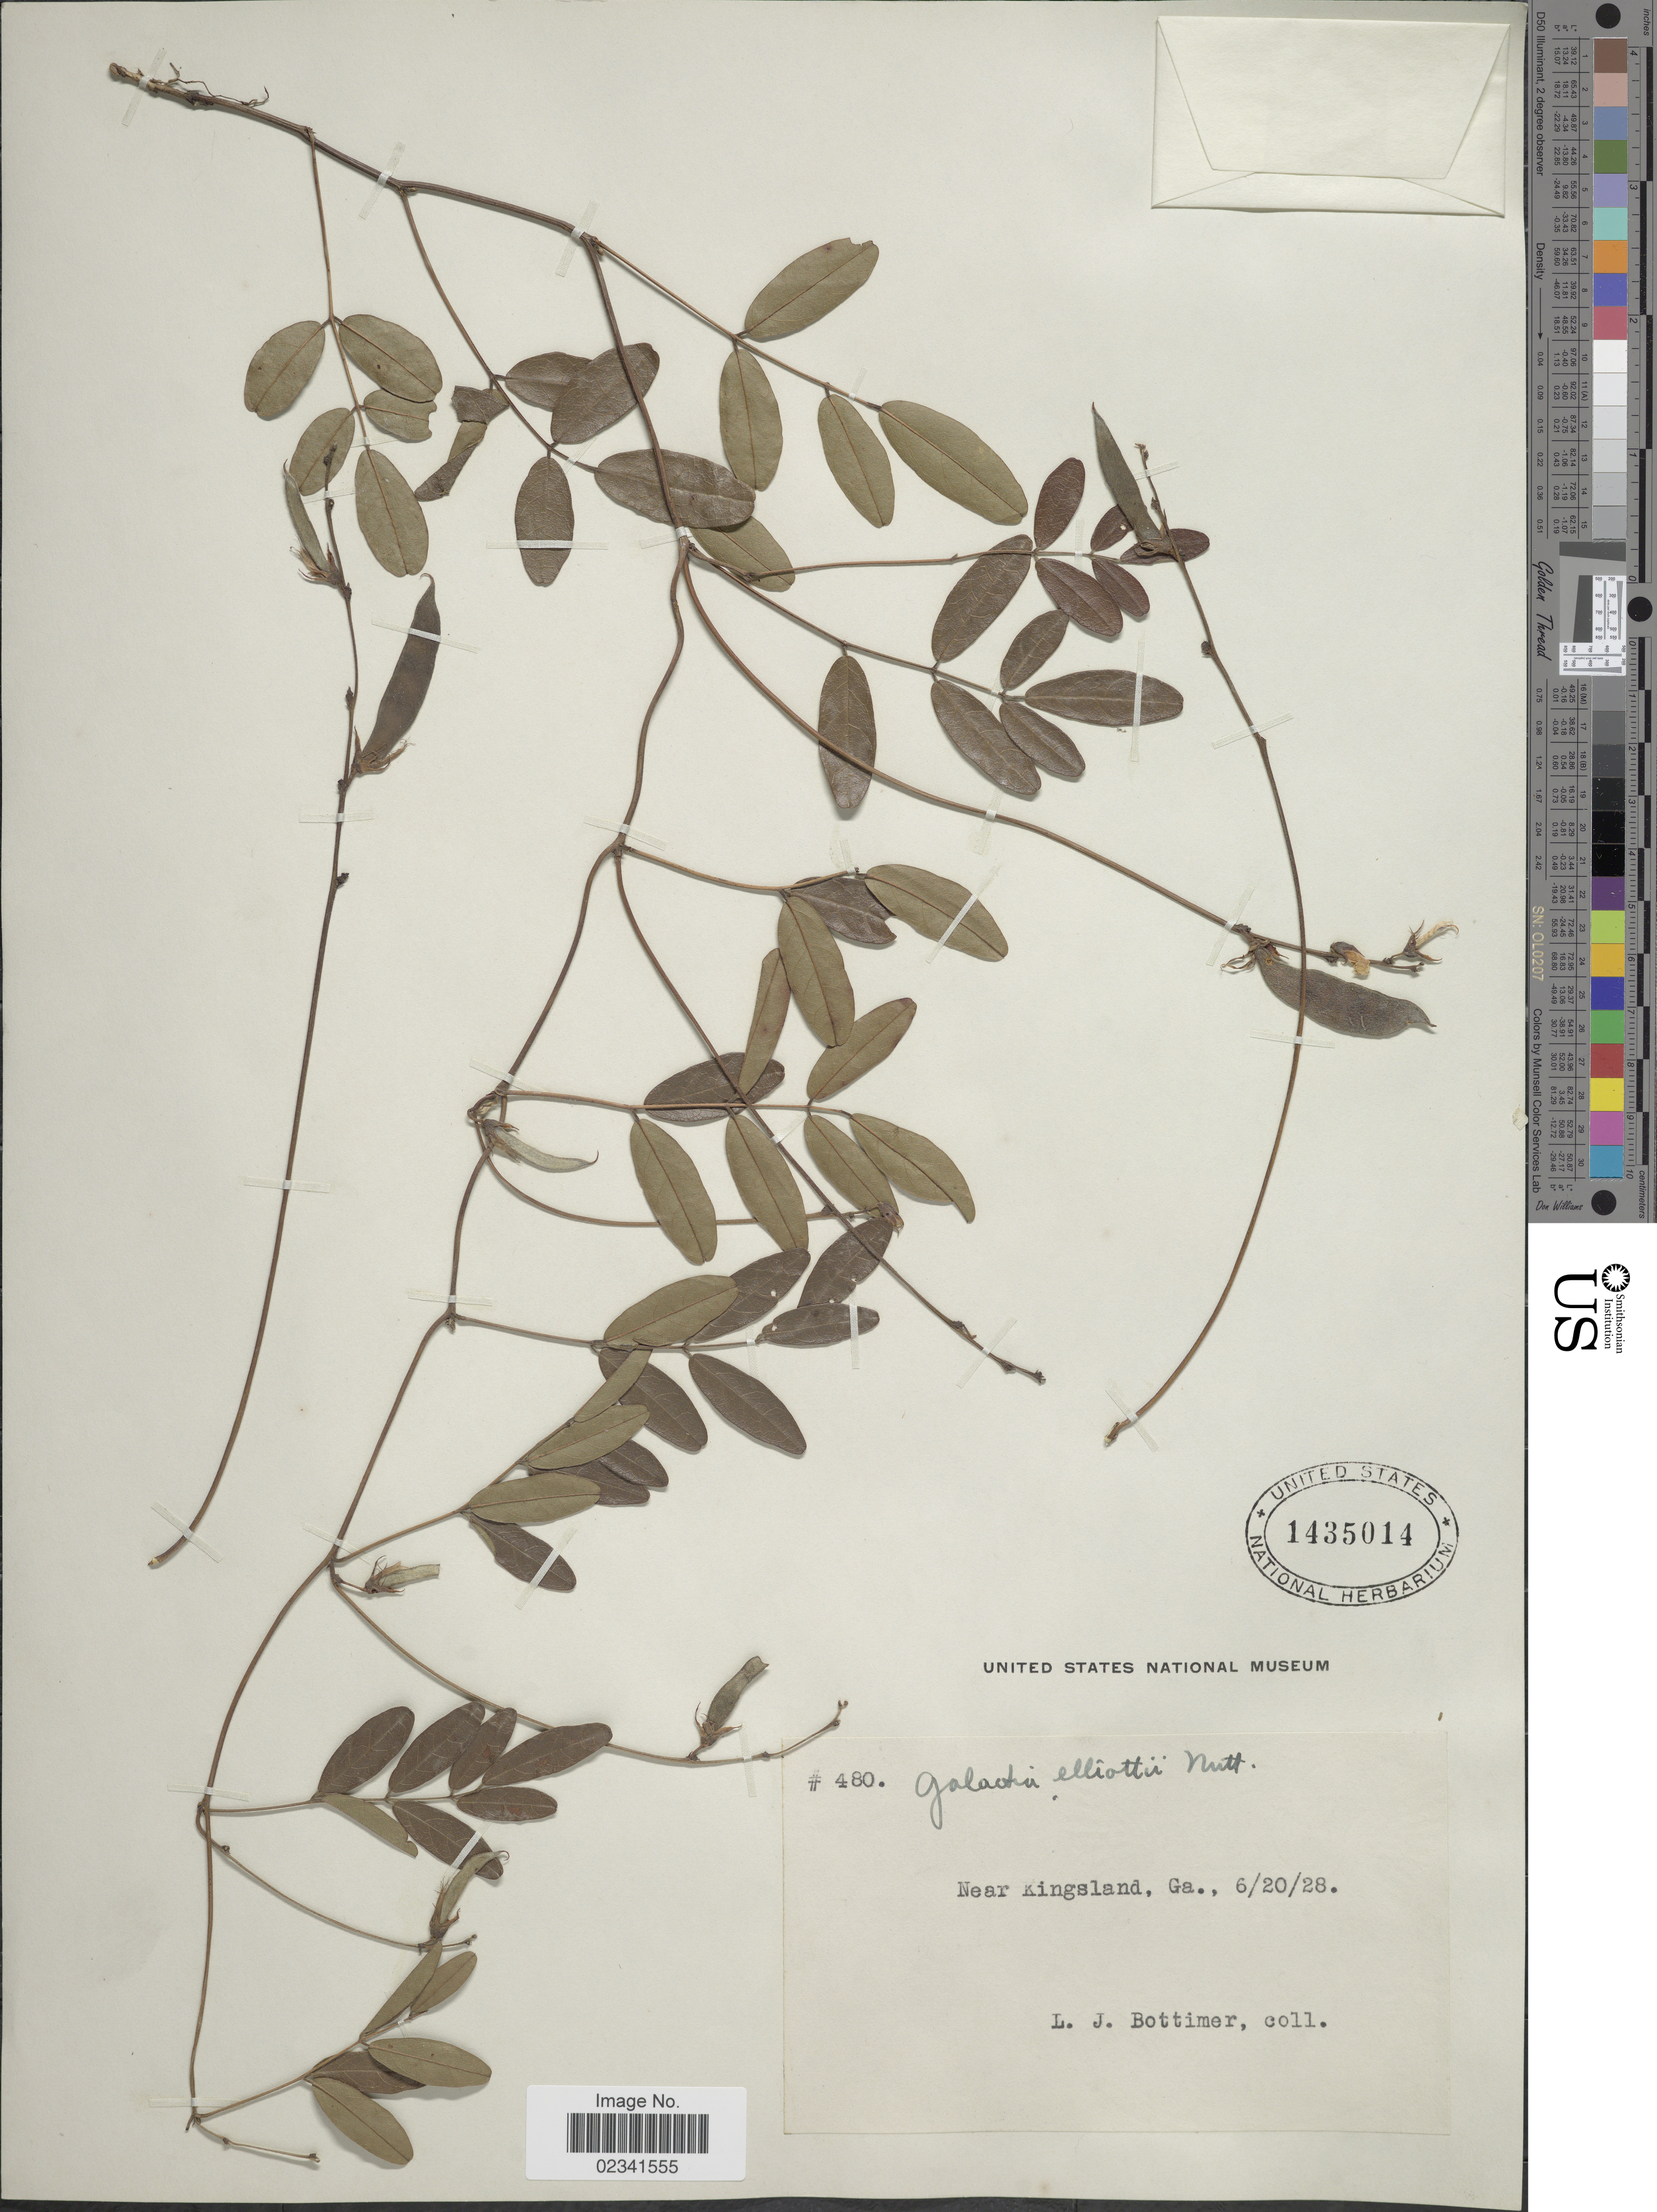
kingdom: Plantae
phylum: Tracheophyta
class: Magnoliopsida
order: Fabales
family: Fabaceae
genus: Galactia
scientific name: Galactia elliottii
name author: Nutt.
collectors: L. Bottimer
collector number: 480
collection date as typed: Transcribed d/m/y: 20/6/28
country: United States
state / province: Georgia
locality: Near Kingsland, Ga.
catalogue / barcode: US 1435014